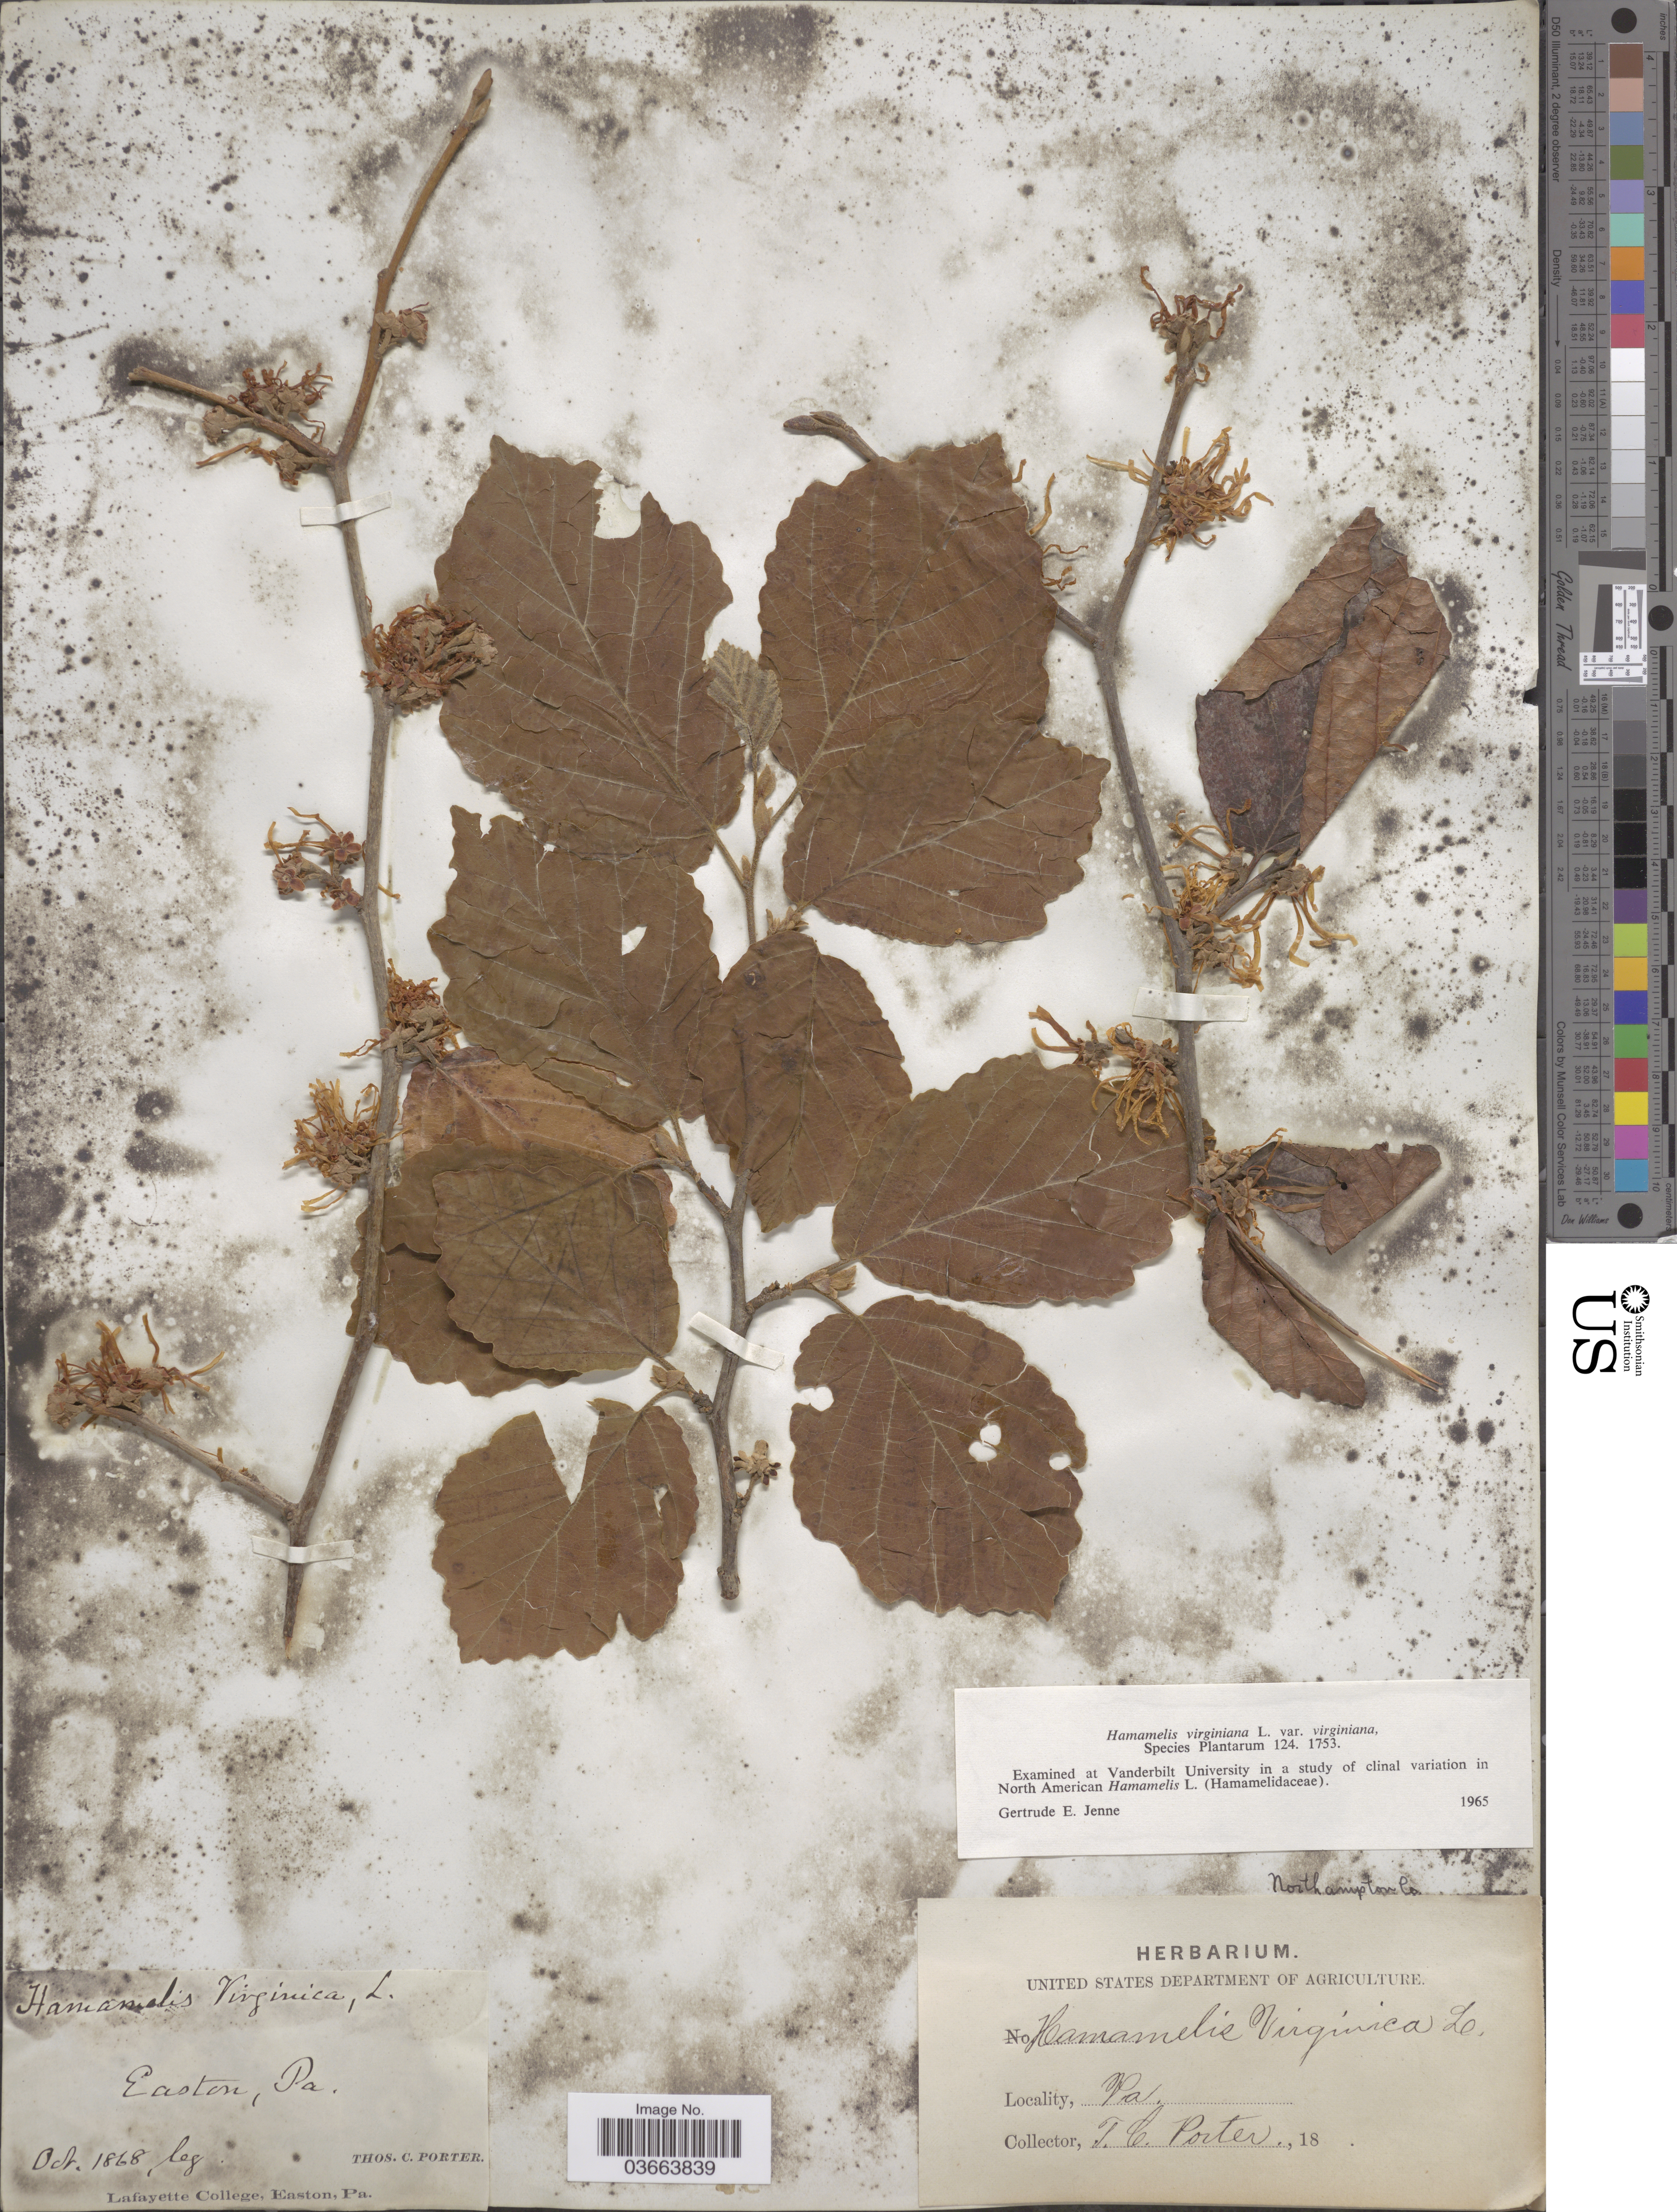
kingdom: Plantae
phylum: Tracheophyta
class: Magnoliopsida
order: Saxifragales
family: Hamamelidaceae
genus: Hamamelis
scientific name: Hamamelis virginiana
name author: L.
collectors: T. Porter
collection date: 1868-10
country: United States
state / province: Pennsylvania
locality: Easton.